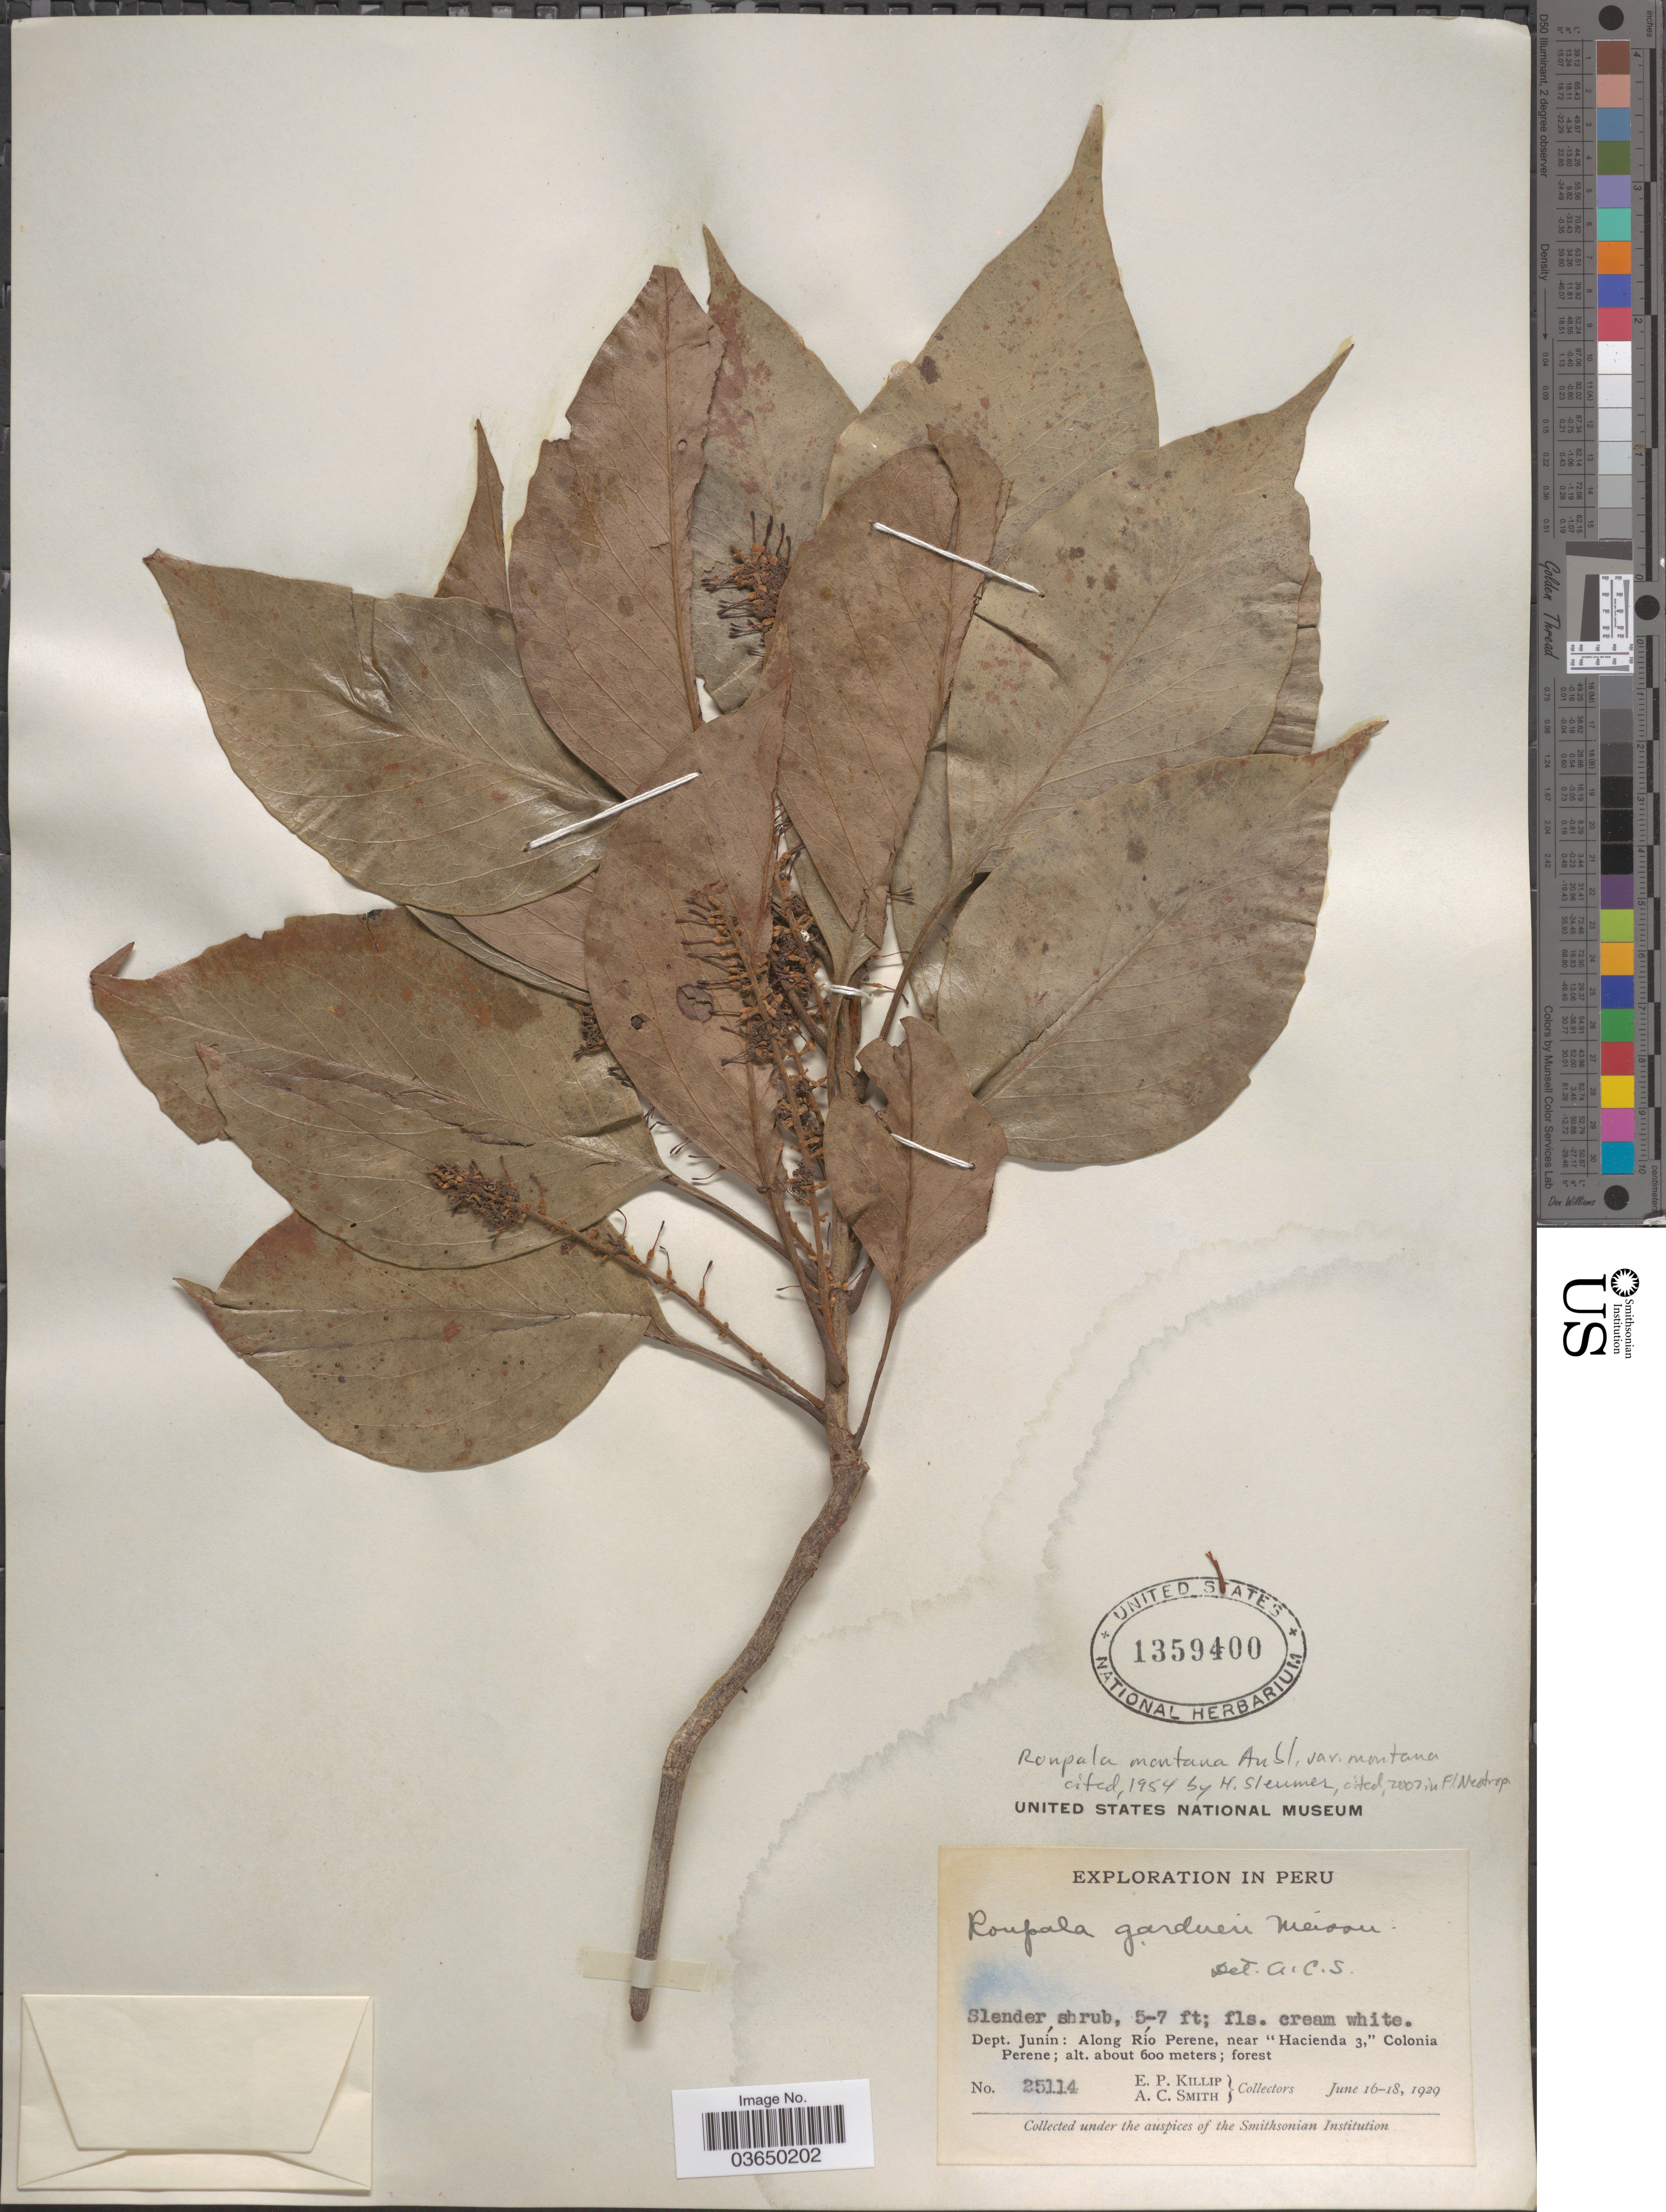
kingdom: Plantae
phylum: Tracheophyta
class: Magnoliopsida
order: Proteales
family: Proteaceae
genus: Roupala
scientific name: Roupala montana var. montana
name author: Aubl.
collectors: E. P. Killip & A. C. Smith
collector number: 25114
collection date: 1929-06-16/1929-06-18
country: Peru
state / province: Junín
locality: Dept. Junín: Along Río Perene, near "Hacienda 3," Colonia Perene.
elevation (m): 600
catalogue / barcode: US 1359400